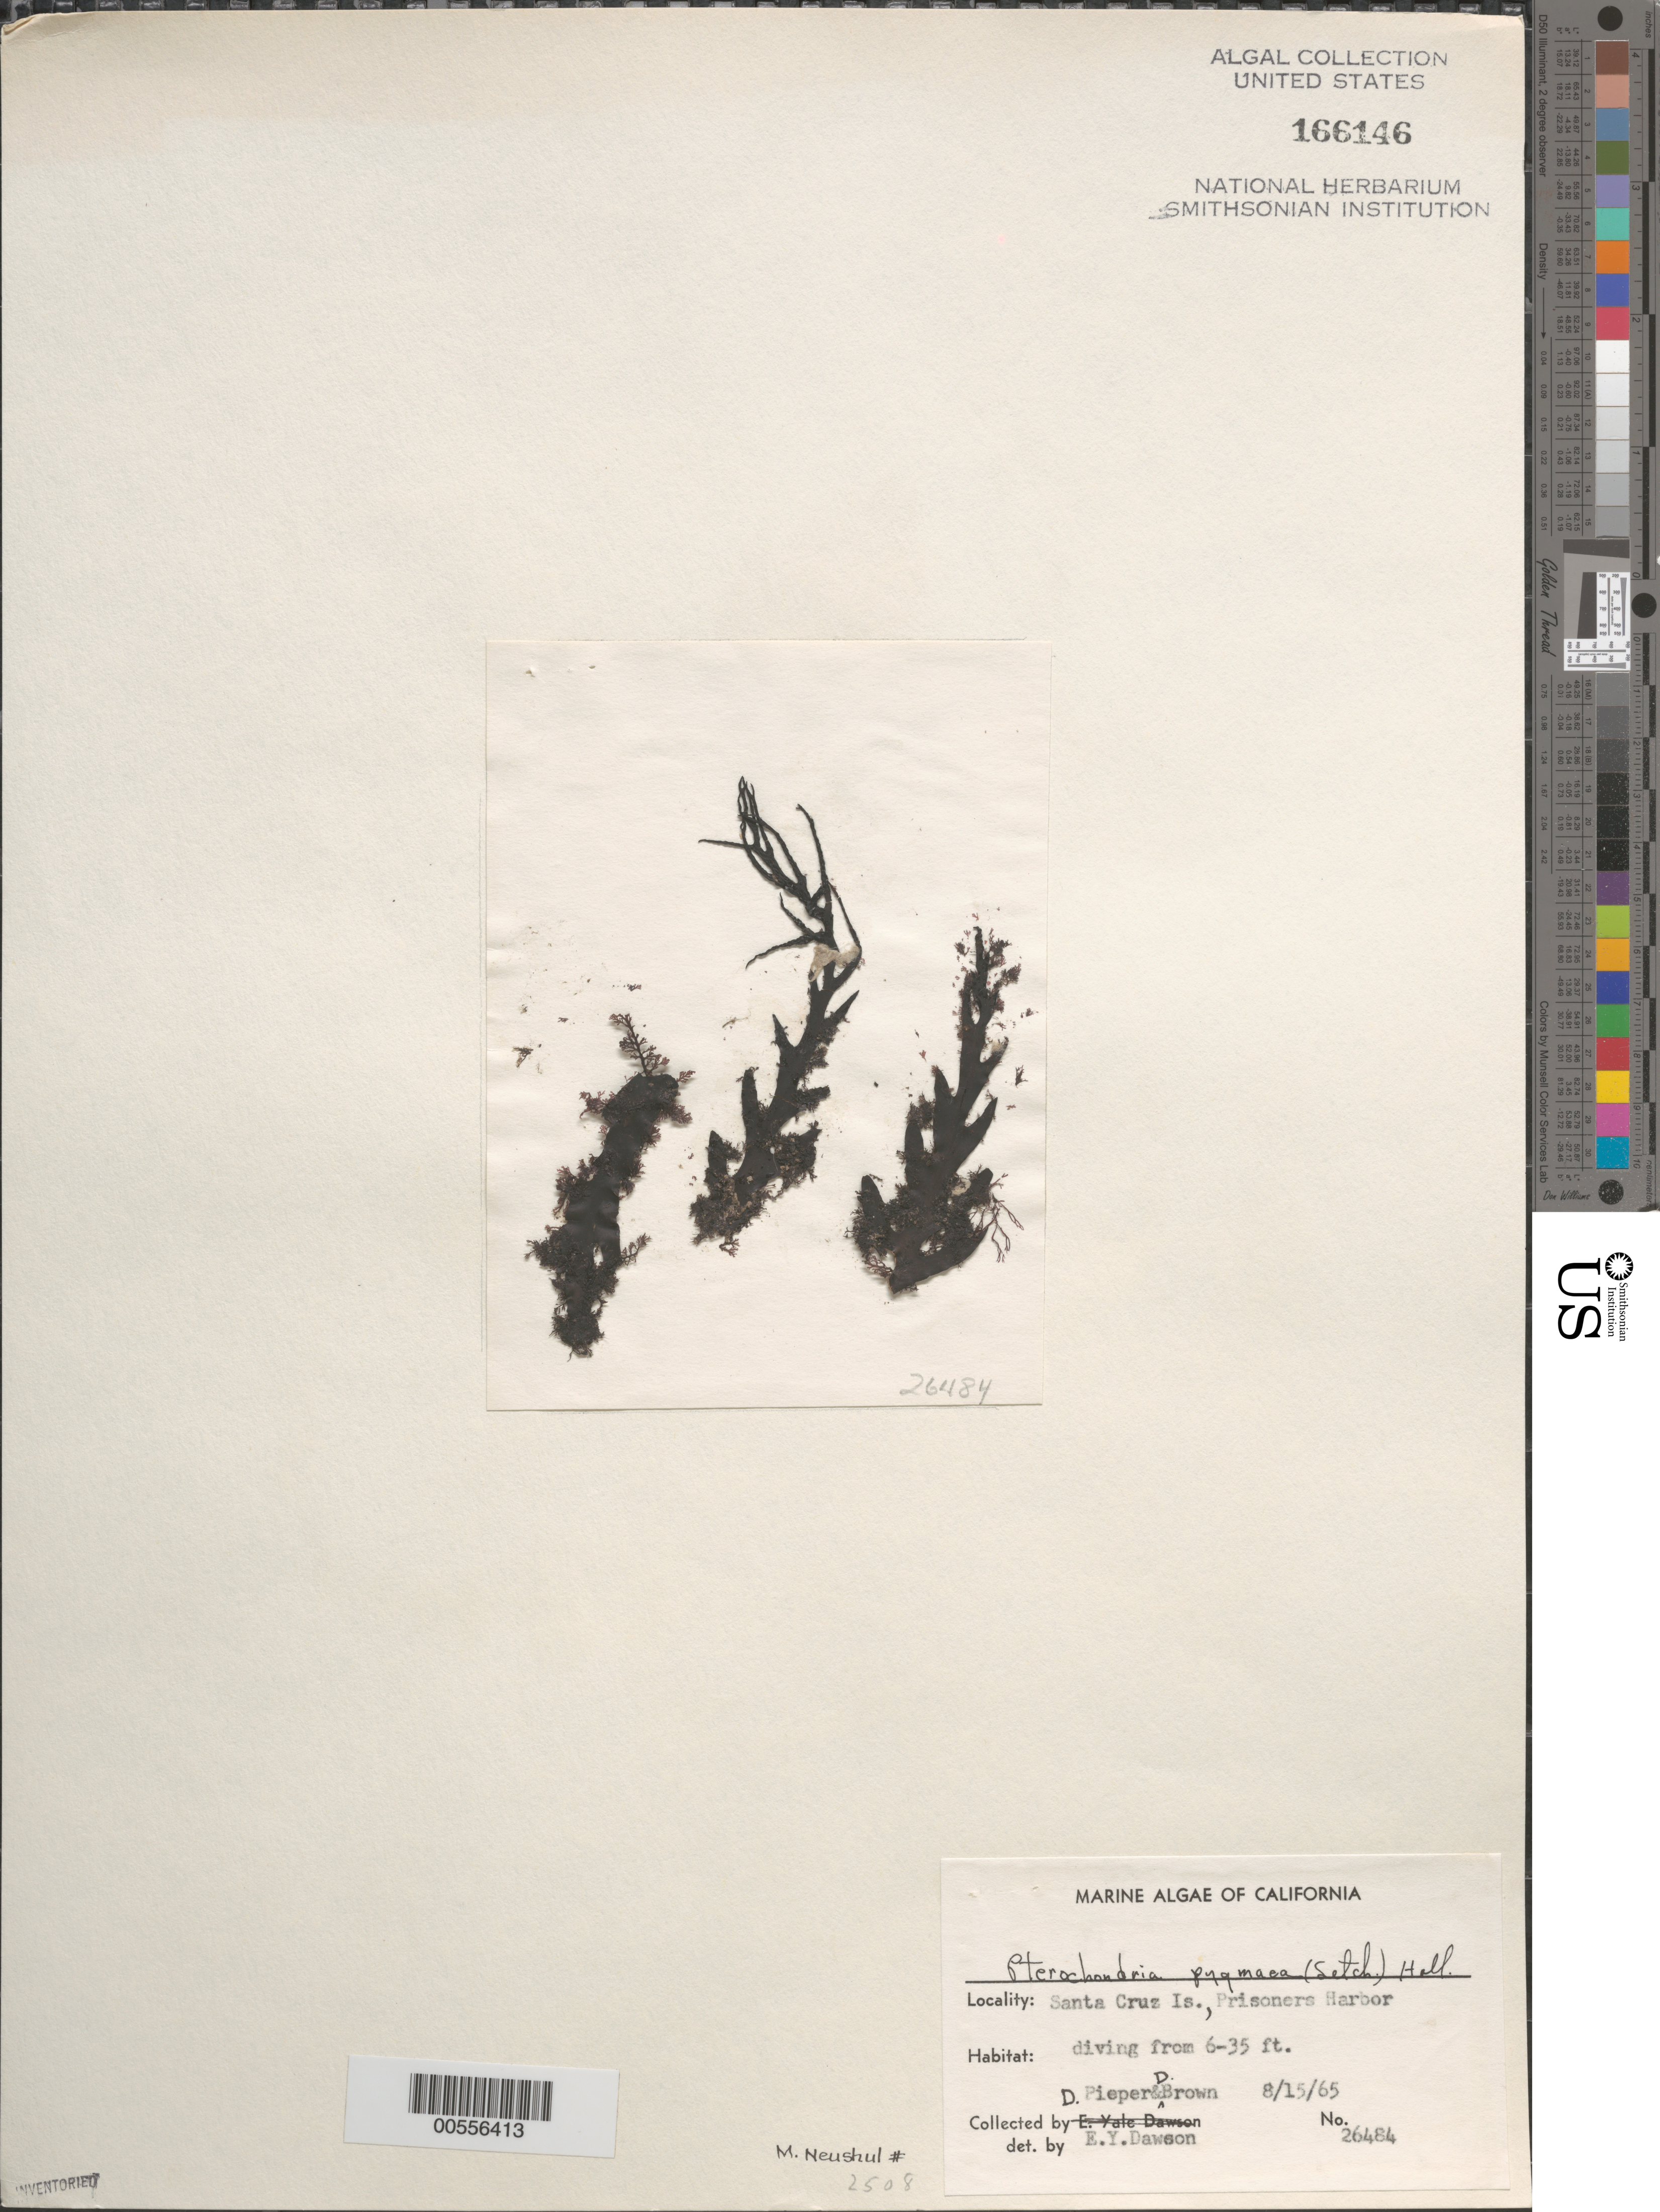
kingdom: Plantae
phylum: Rhodophyta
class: Florideophyceae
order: Ceramiales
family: Rhodomelaceae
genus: Pterochondria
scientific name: Pterochondria woodii var. pygmaea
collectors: D. Pieper & D. Brown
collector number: Neushul 2508 & EYD 26484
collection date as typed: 15 Aug 1965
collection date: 1965-08-15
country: United States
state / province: California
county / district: Santa Barbara ;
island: Santa Cruz Island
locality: Prisoners Harbor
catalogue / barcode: US 166146